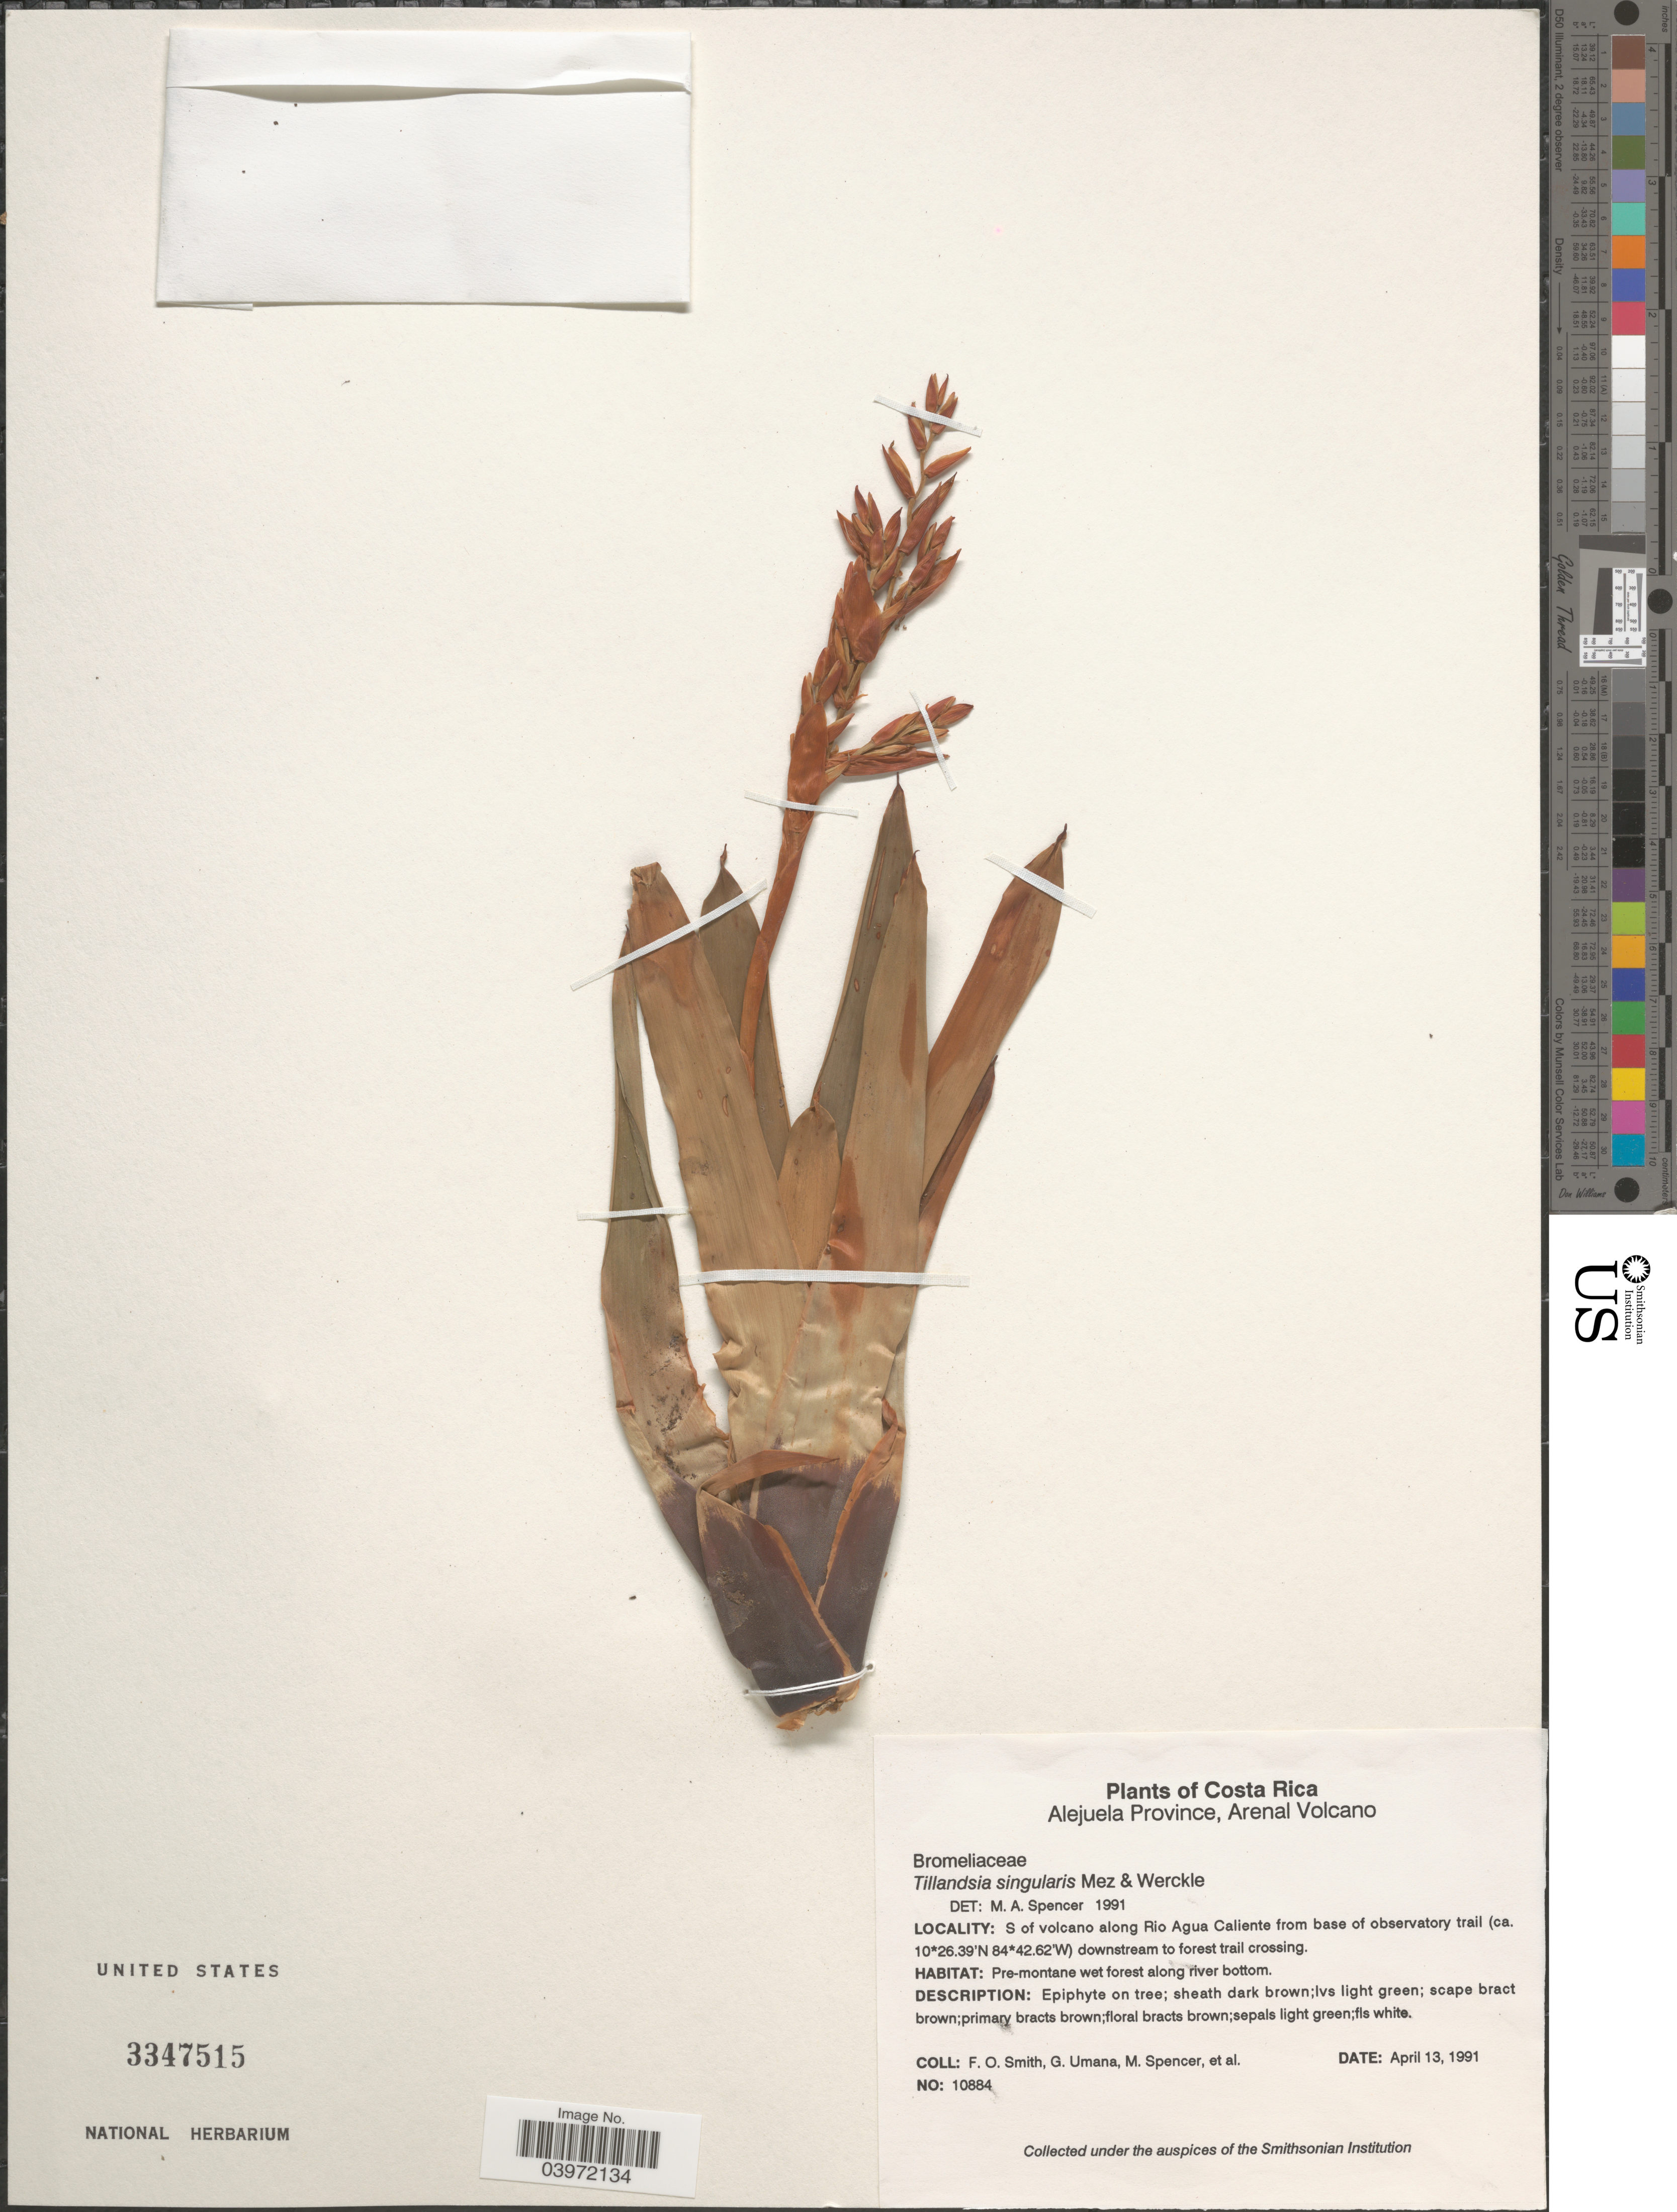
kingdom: Plantae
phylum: Tracheophyta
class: Liliopsida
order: Poales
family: Bromeliaceae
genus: Tillandsia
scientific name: Tillandsia singularis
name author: Mez & Wercklé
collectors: F. Smith, G. Umana, M. Spencer & et al.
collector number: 10884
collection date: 1991-04-13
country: Costa Rica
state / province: Alajuela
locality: Alejuela Province, Arenal Volcano. S of volcano along Rio Agua Caliente from base of observatory trail downstream to forest trail crossing.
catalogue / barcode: US 3347515